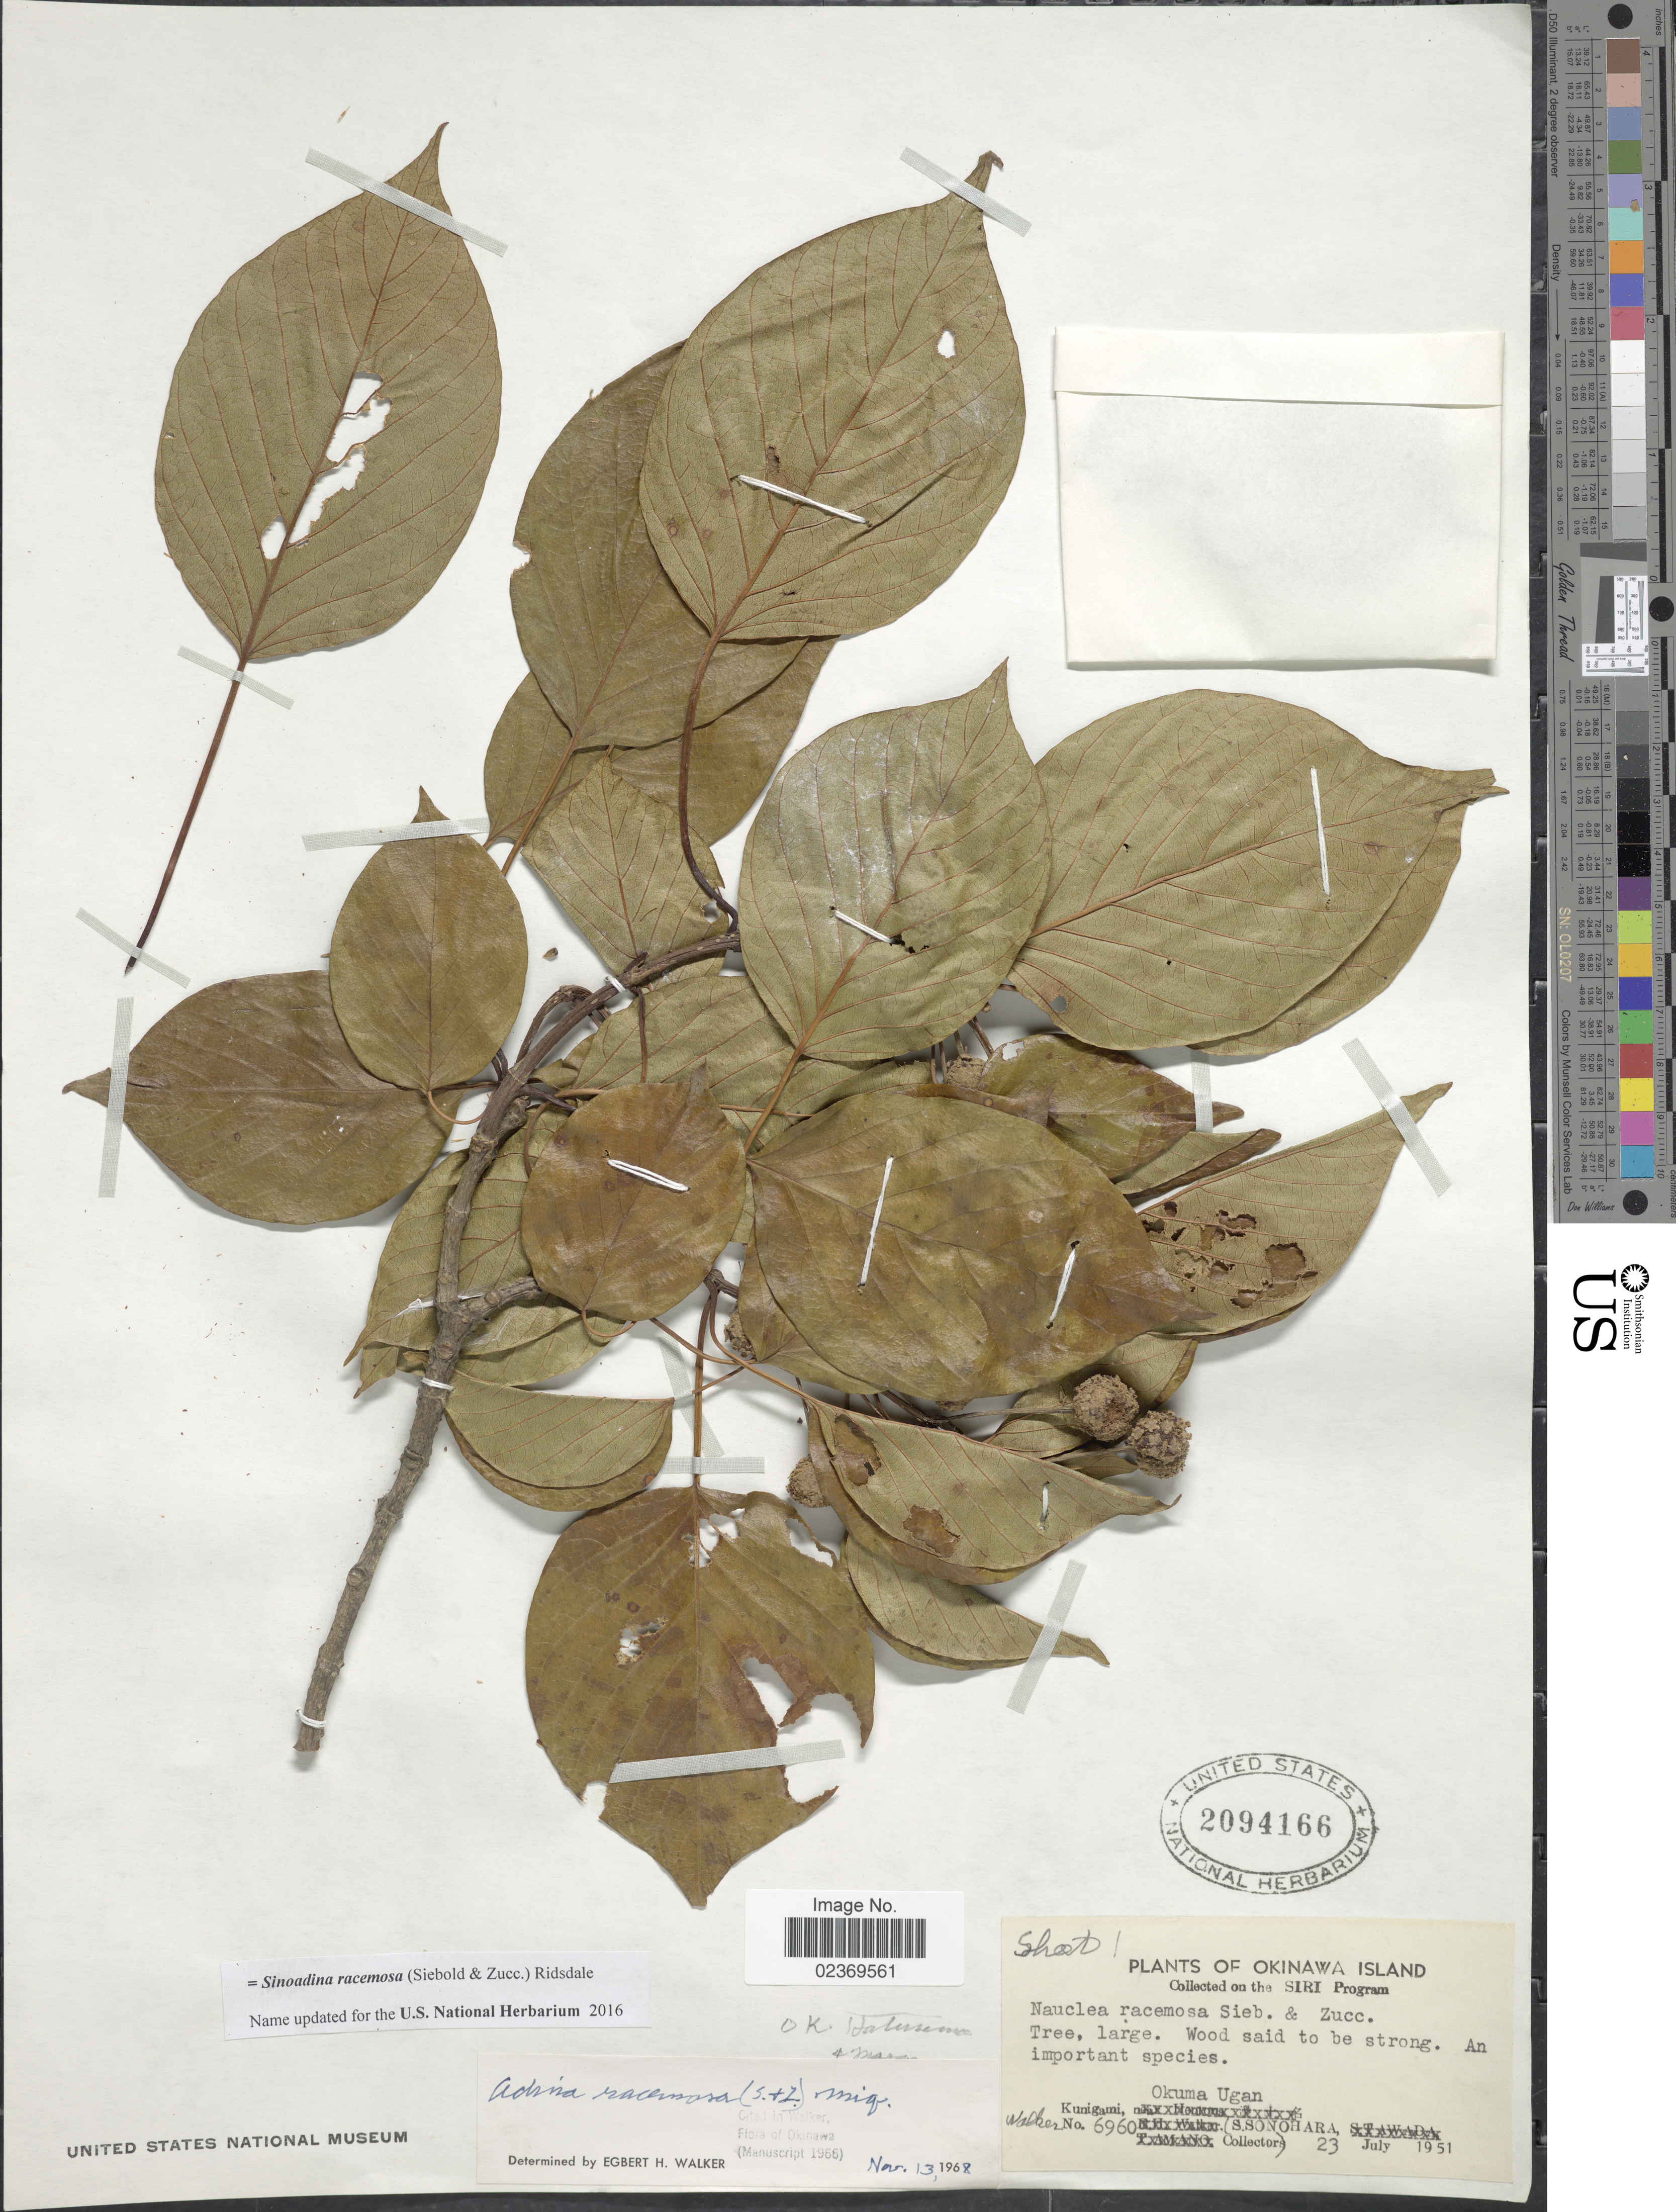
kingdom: Plantae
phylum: Tracheophyta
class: Magnoliopsida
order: Gentianales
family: Rubiaceae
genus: Sinoadina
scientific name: Sinoadina racemosa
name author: (Siebold & Zucc.) Risdale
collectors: S. Sonohara & -. Walker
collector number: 6960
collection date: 1951-07-23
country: Japan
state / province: Okinawa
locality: Okinawa Island, Okuma Ugan, Kunigami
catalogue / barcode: US 2094166